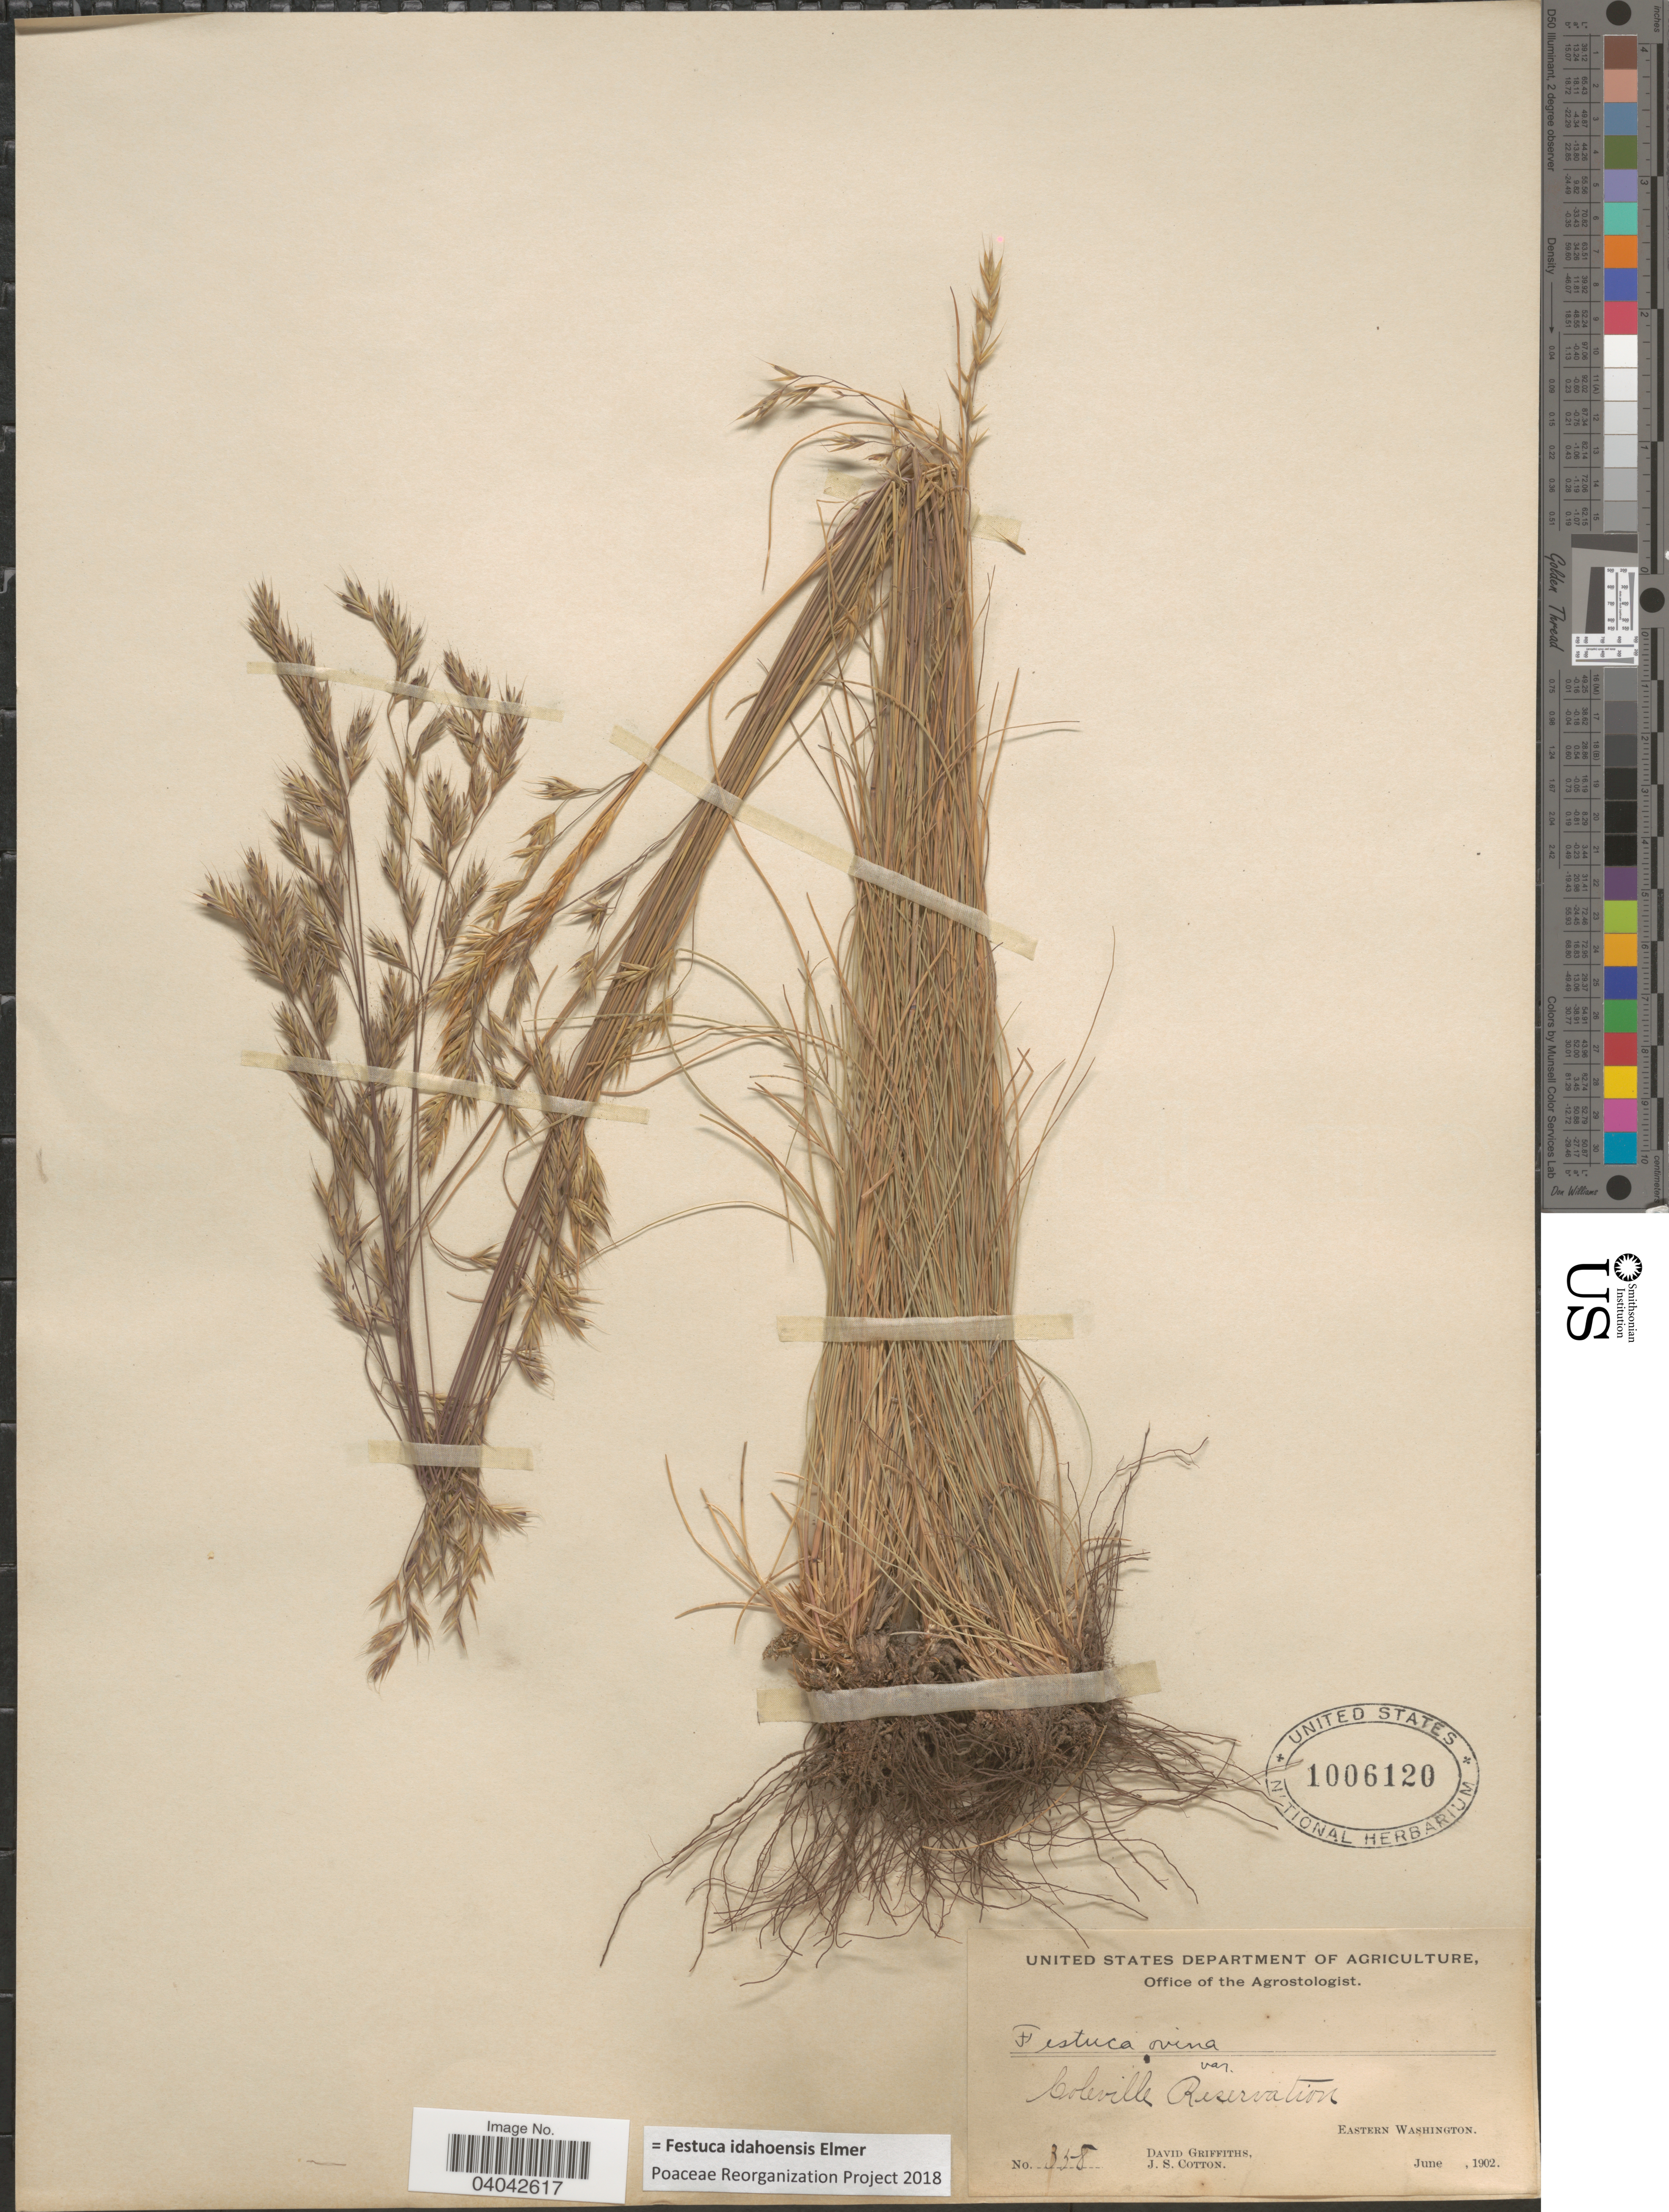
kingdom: Plantae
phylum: Tracheophyta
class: Liliopsida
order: Poales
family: Poaceae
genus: Festuca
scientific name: Festuca idahoensis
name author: Elmer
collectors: D. Griffiths & J. S. Cotton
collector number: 358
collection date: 1902-06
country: United States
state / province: Washington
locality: Coleville Reservation. Eastern Washington.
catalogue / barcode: US 1006120